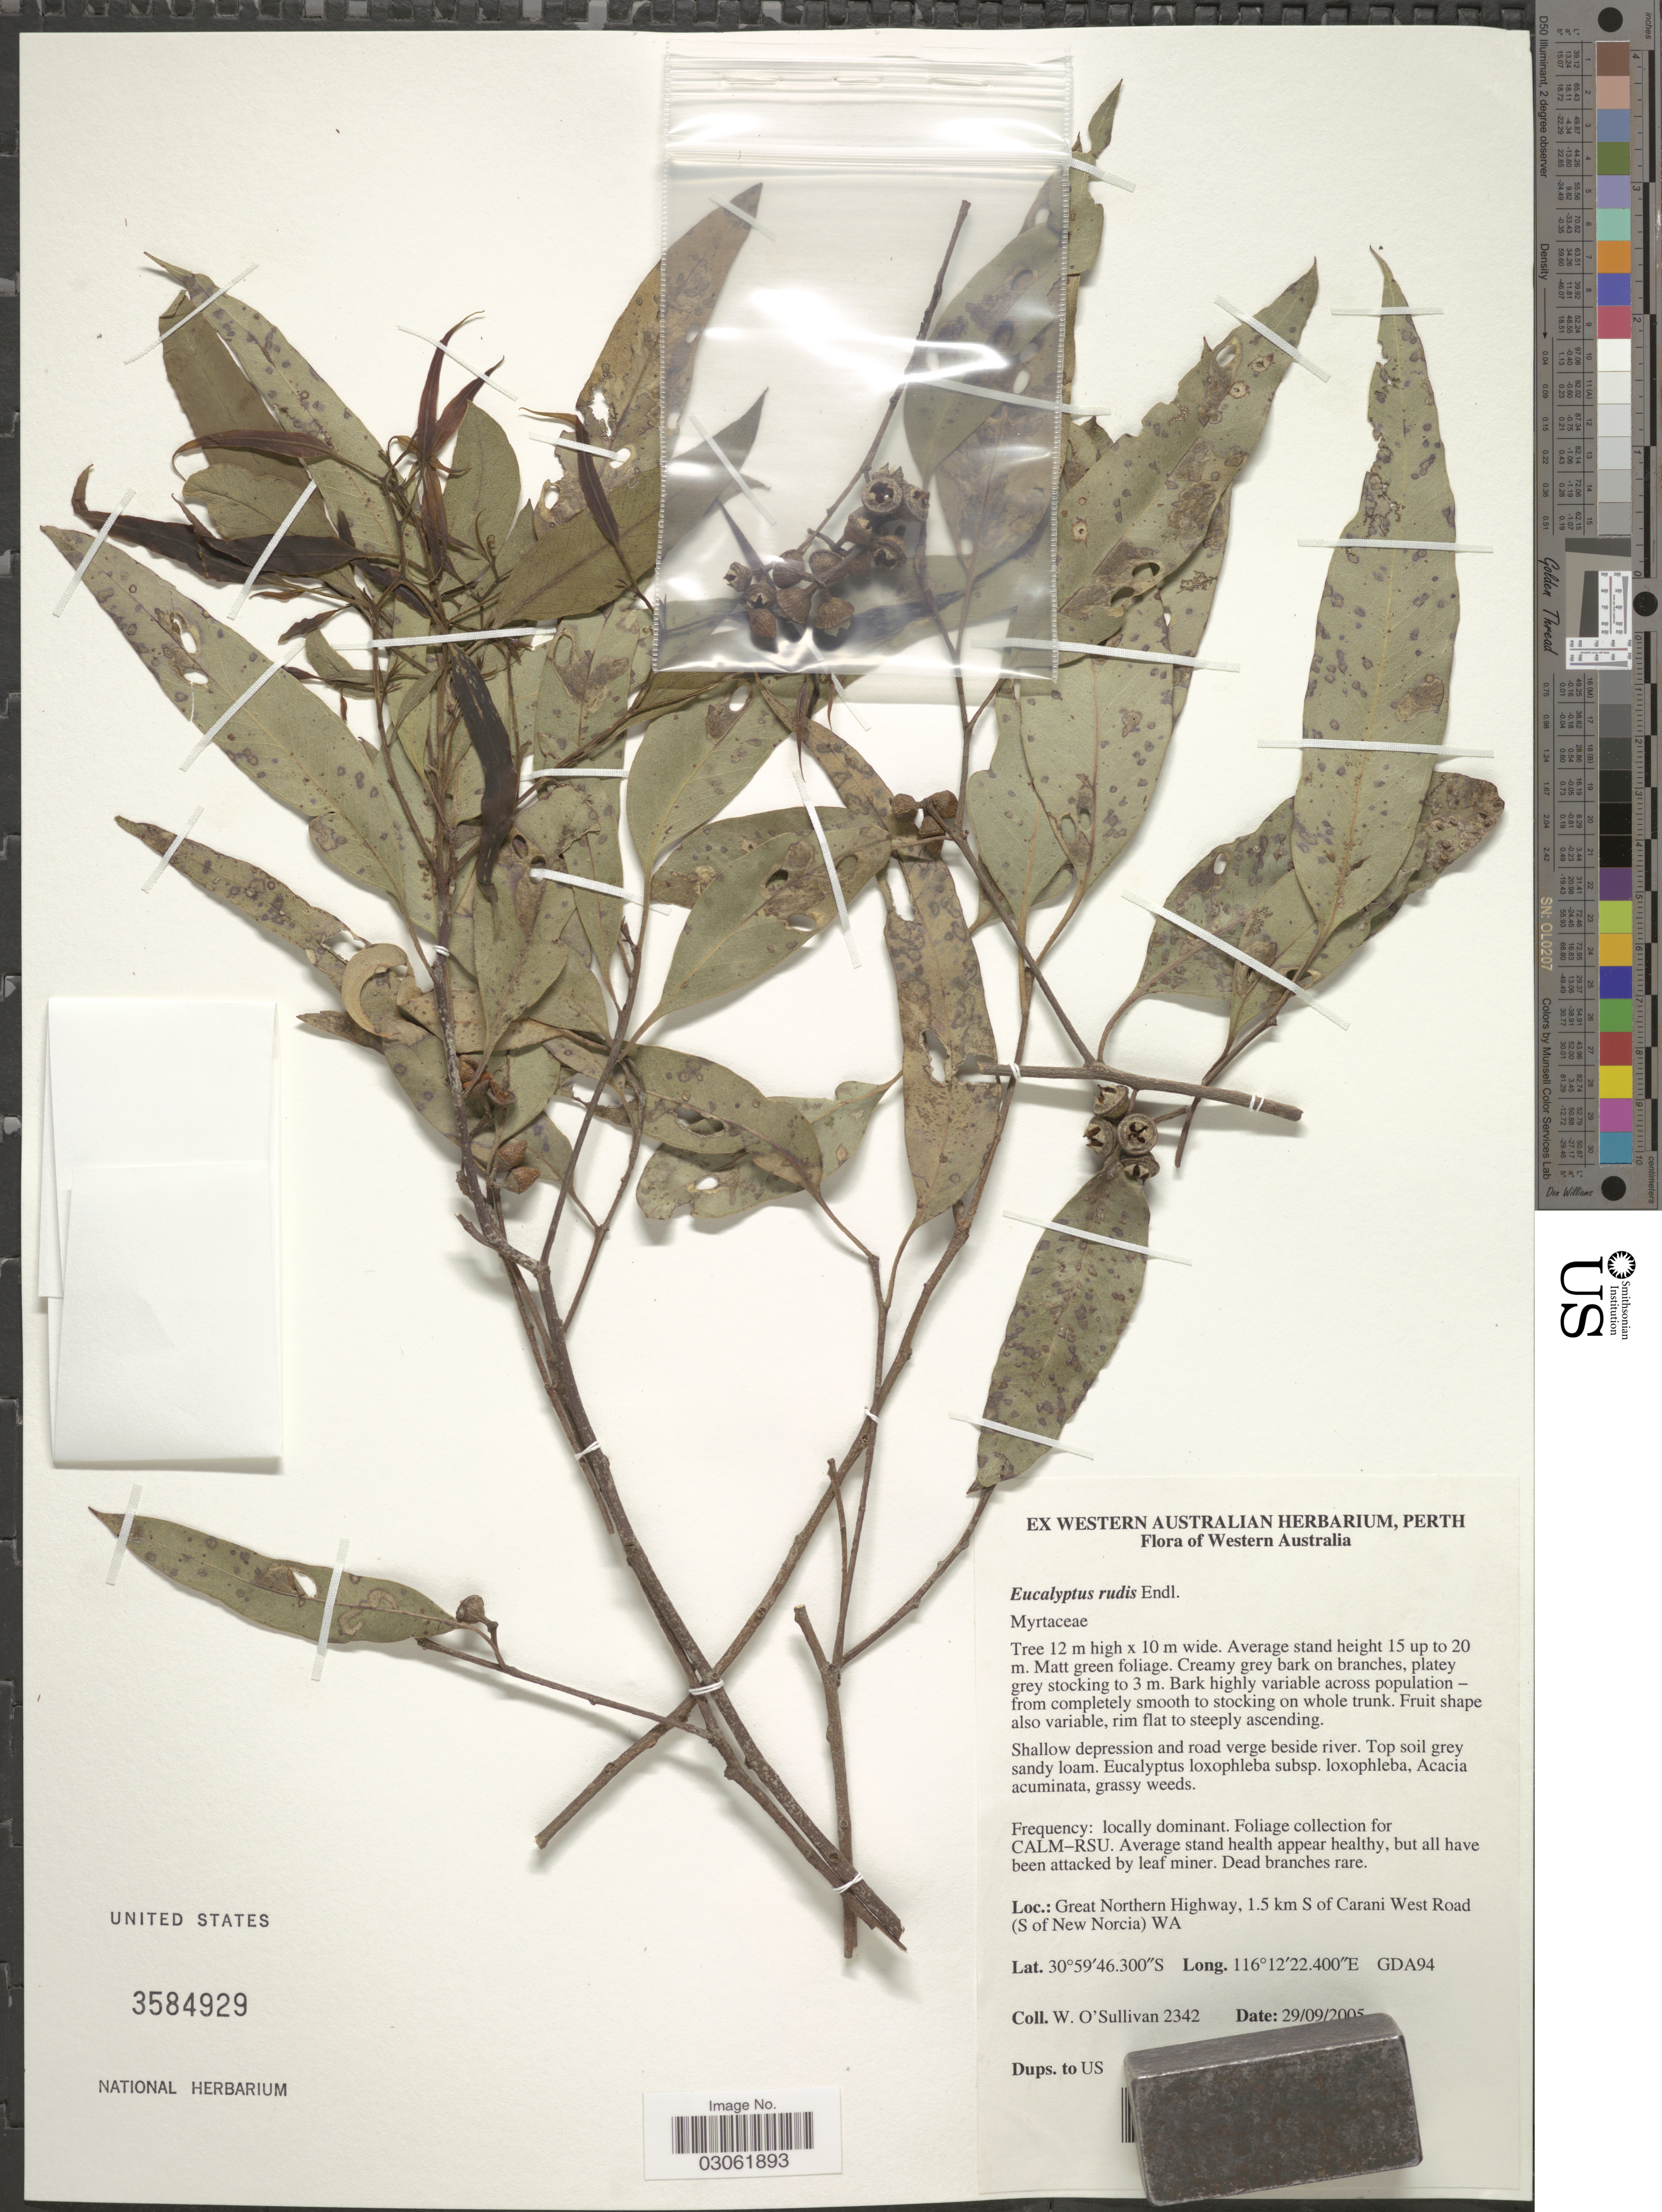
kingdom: Plantae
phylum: Tracheophyta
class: Magnoliopsida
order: Myrtales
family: Myrtaceae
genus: Eucalyptus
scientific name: Eucalyptus rudis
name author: Endl.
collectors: W. O'Sullivan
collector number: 2342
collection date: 2005-09-29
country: Australia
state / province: Western Australia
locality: Great Northern Highway, 1.5 km S of Carani West Road (S of New Norcia) GDA94.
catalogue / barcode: US 3584929